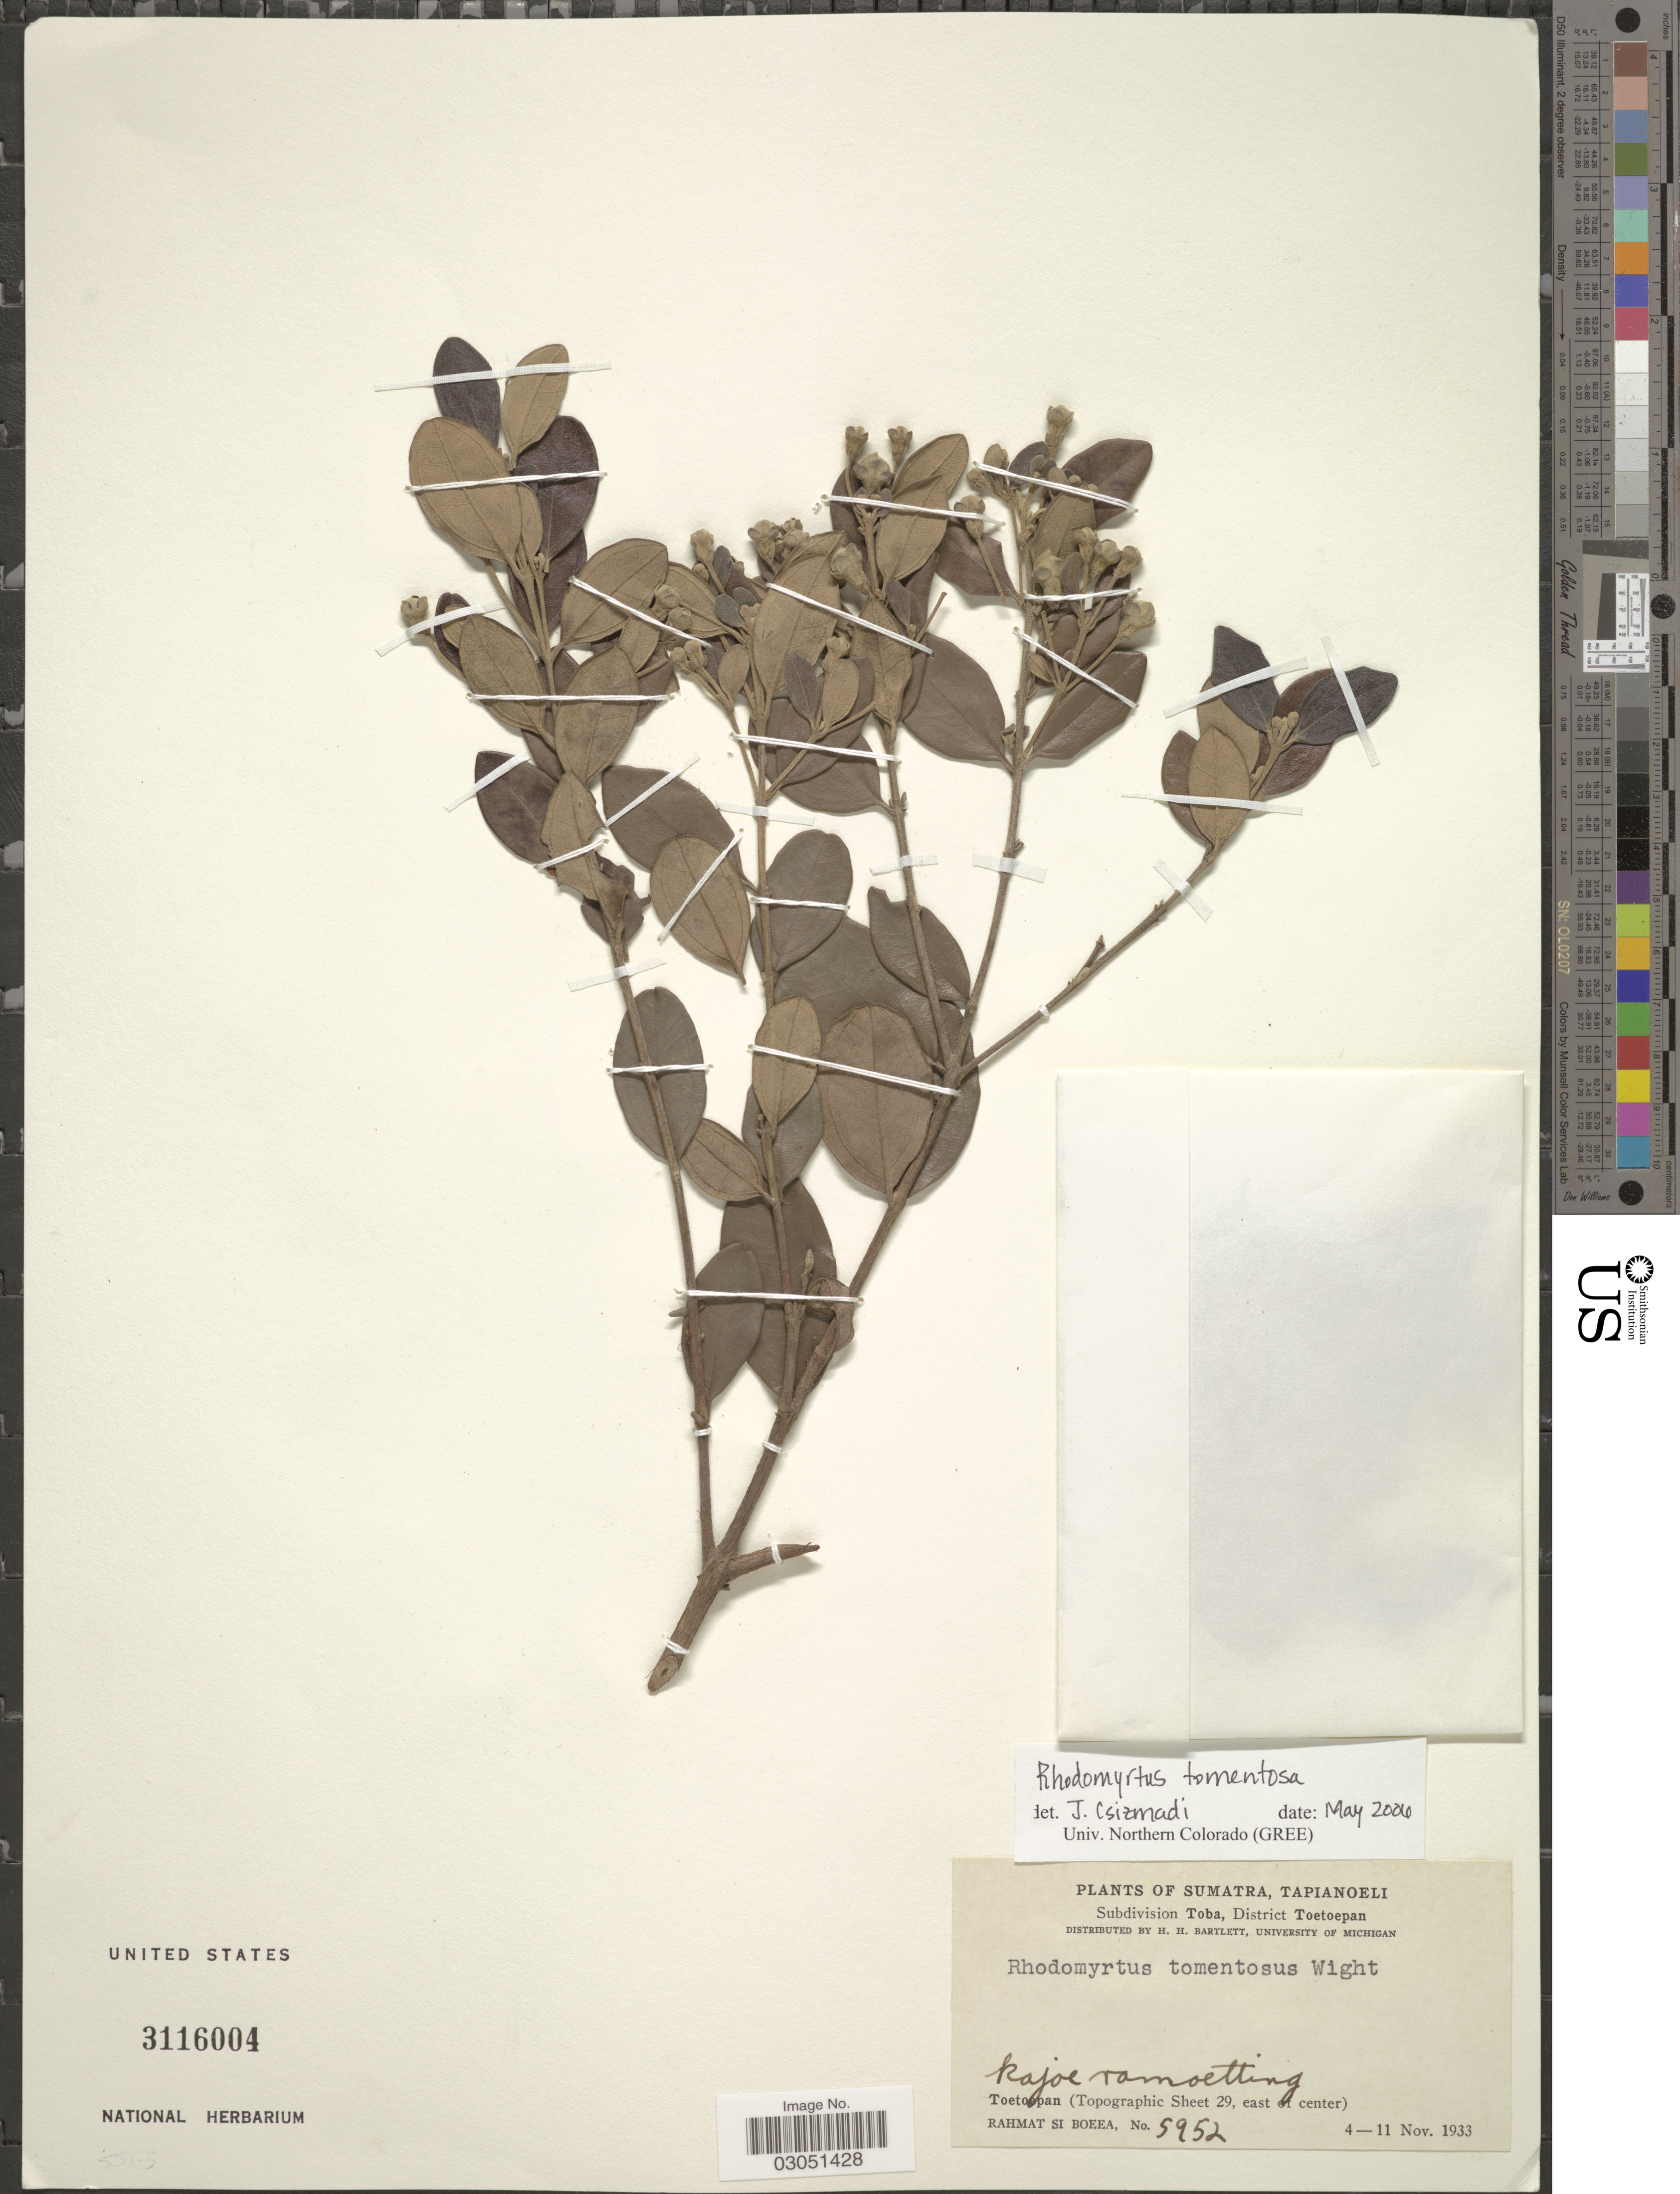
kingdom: Plantae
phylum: Tracheophyta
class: Magnoliopsida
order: Myrtales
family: Myrtaceae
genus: Rhodomyrtus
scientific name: Rhodomyrtus tomentosa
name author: (Aiton) Hassk.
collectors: Rahmat Si Boeea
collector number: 5952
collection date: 1933-11-04/1933-11-11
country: Indonesia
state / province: Sumatra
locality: Tapianoeli, Subdivision Toba, District Toetoepan, kajoe ramoetting, Toetoepan.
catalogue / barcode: US 3116004